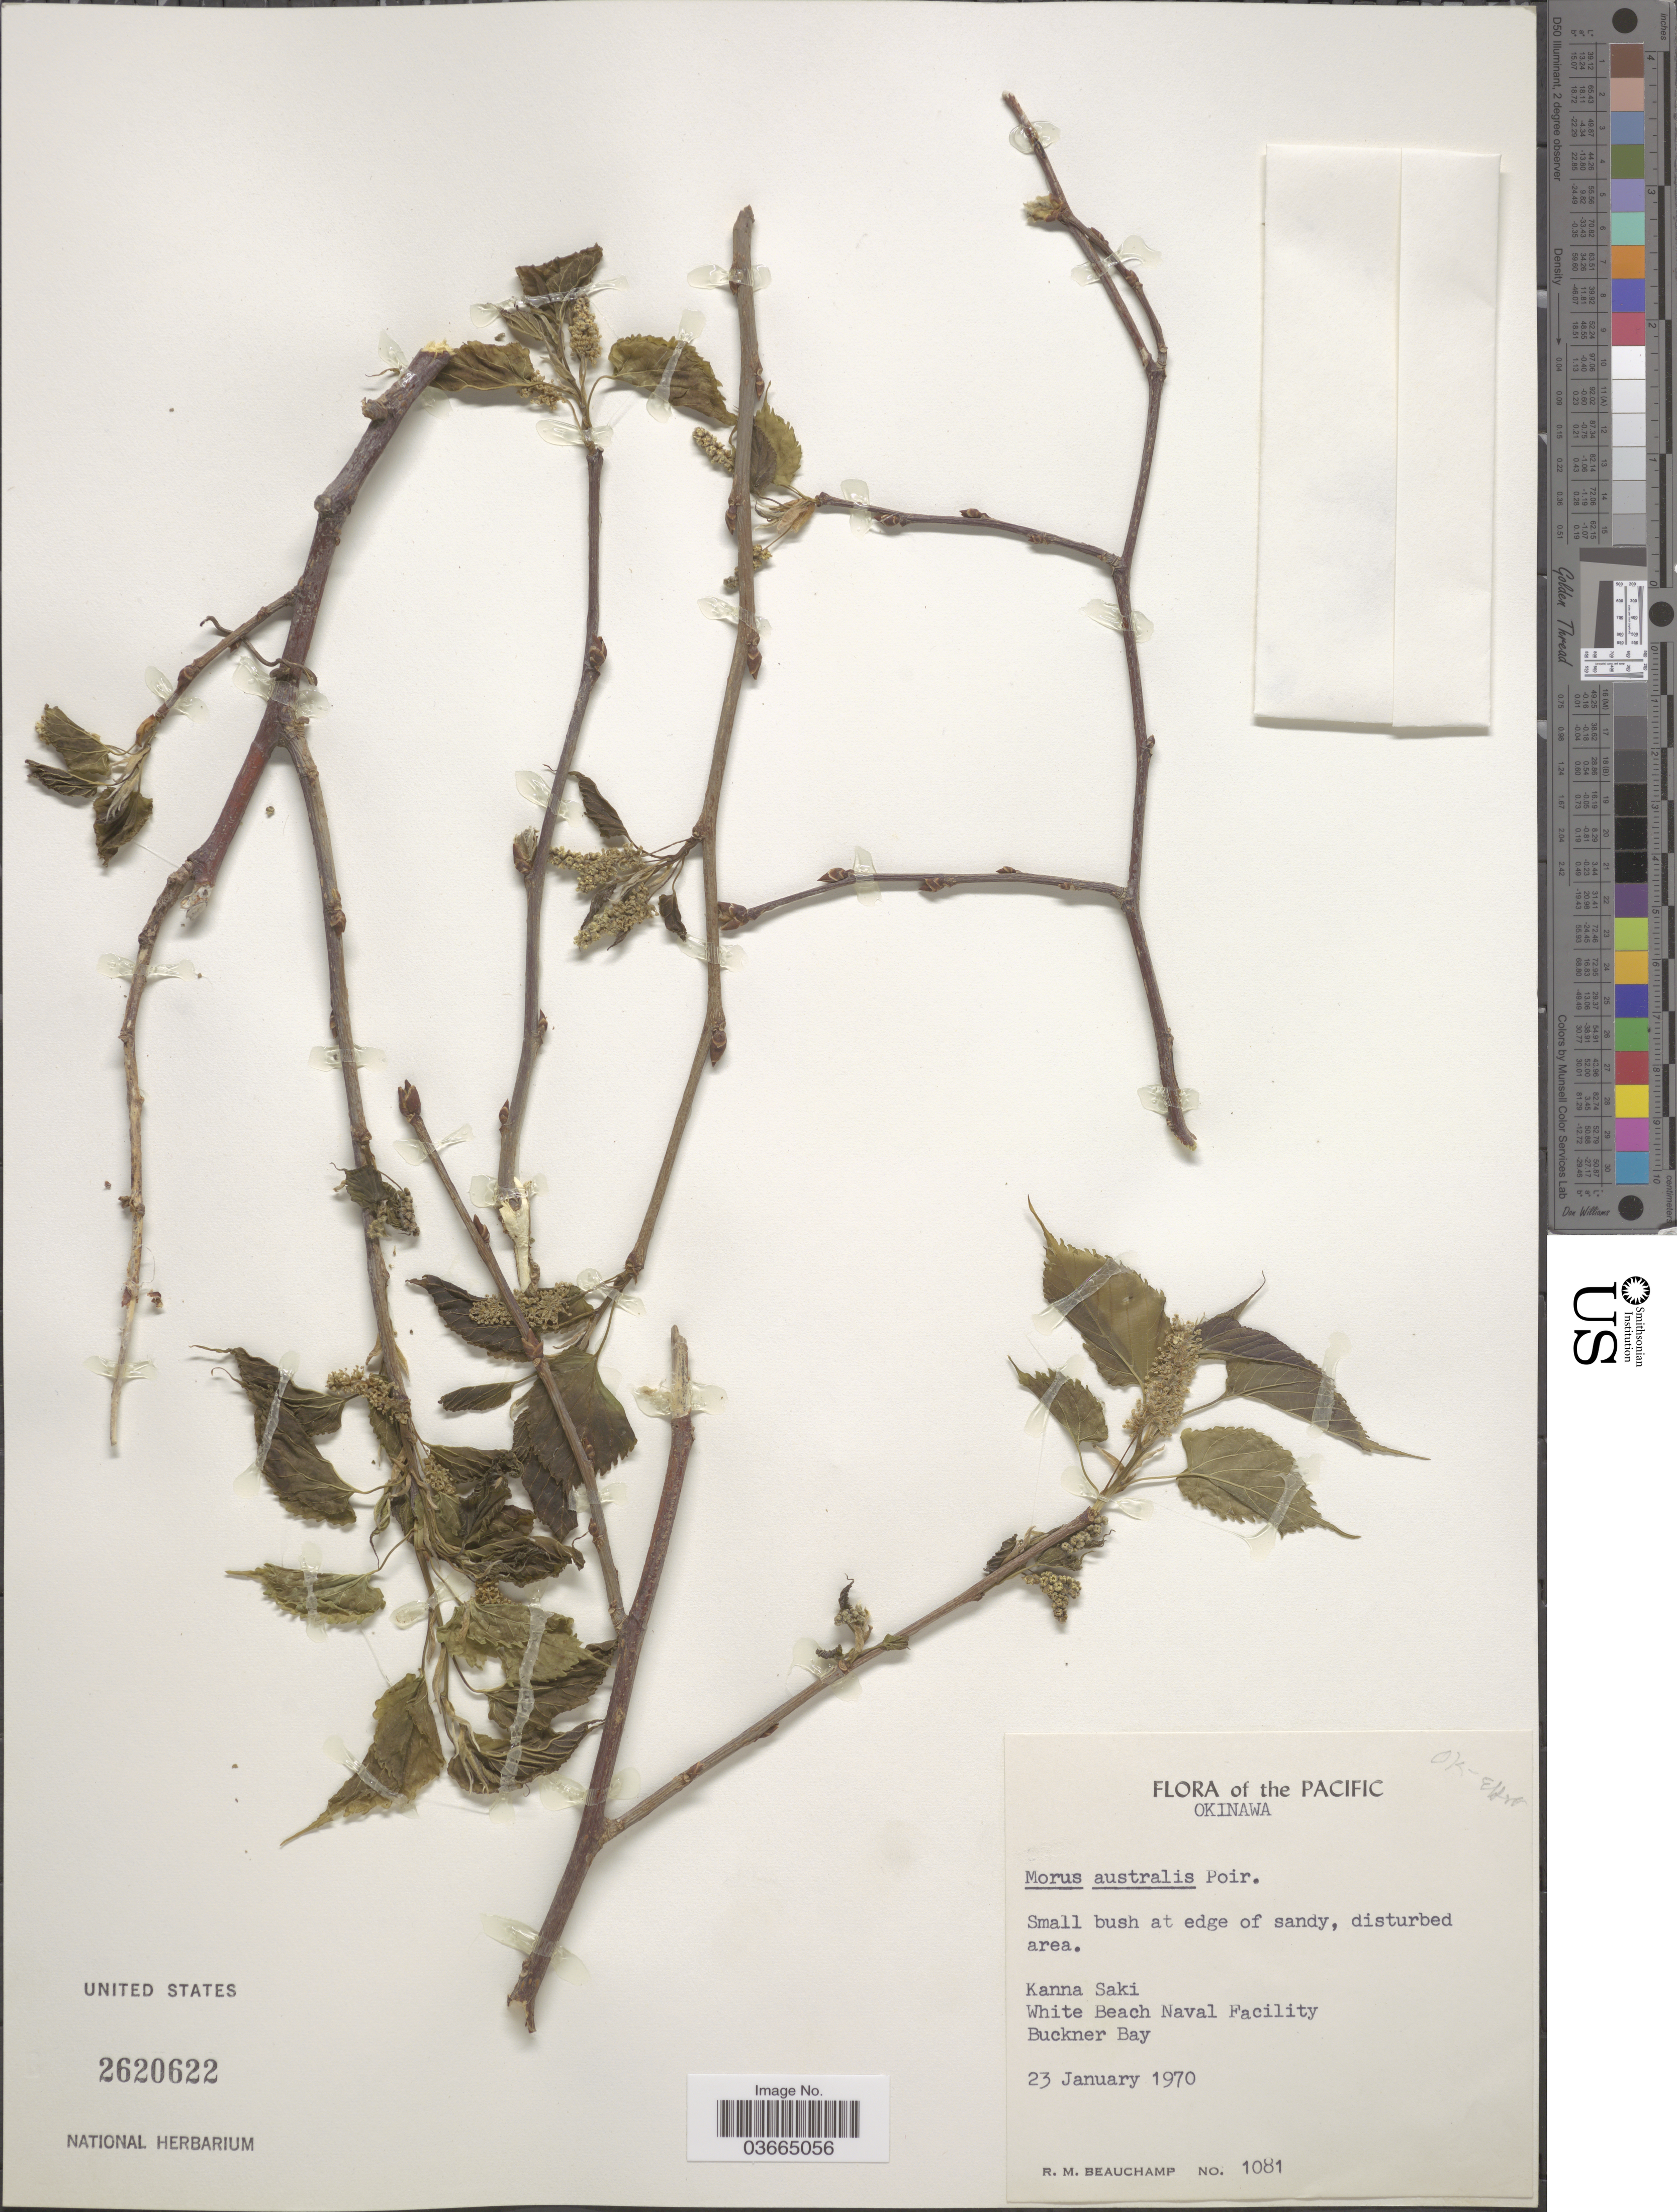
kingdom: Plantae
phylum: Tracheophyta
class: Magnoliopsida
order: Rosales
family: Moraceae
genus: Morus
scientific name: Morus australis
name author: Poir.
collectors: R. Beauchamp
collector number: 1081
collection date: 1970-01-23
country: Japan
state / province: Okinawa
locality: The Pacific. Kanna Saki. White Beach Naval Facility. Buckner Bay.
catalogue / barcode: US 2620622